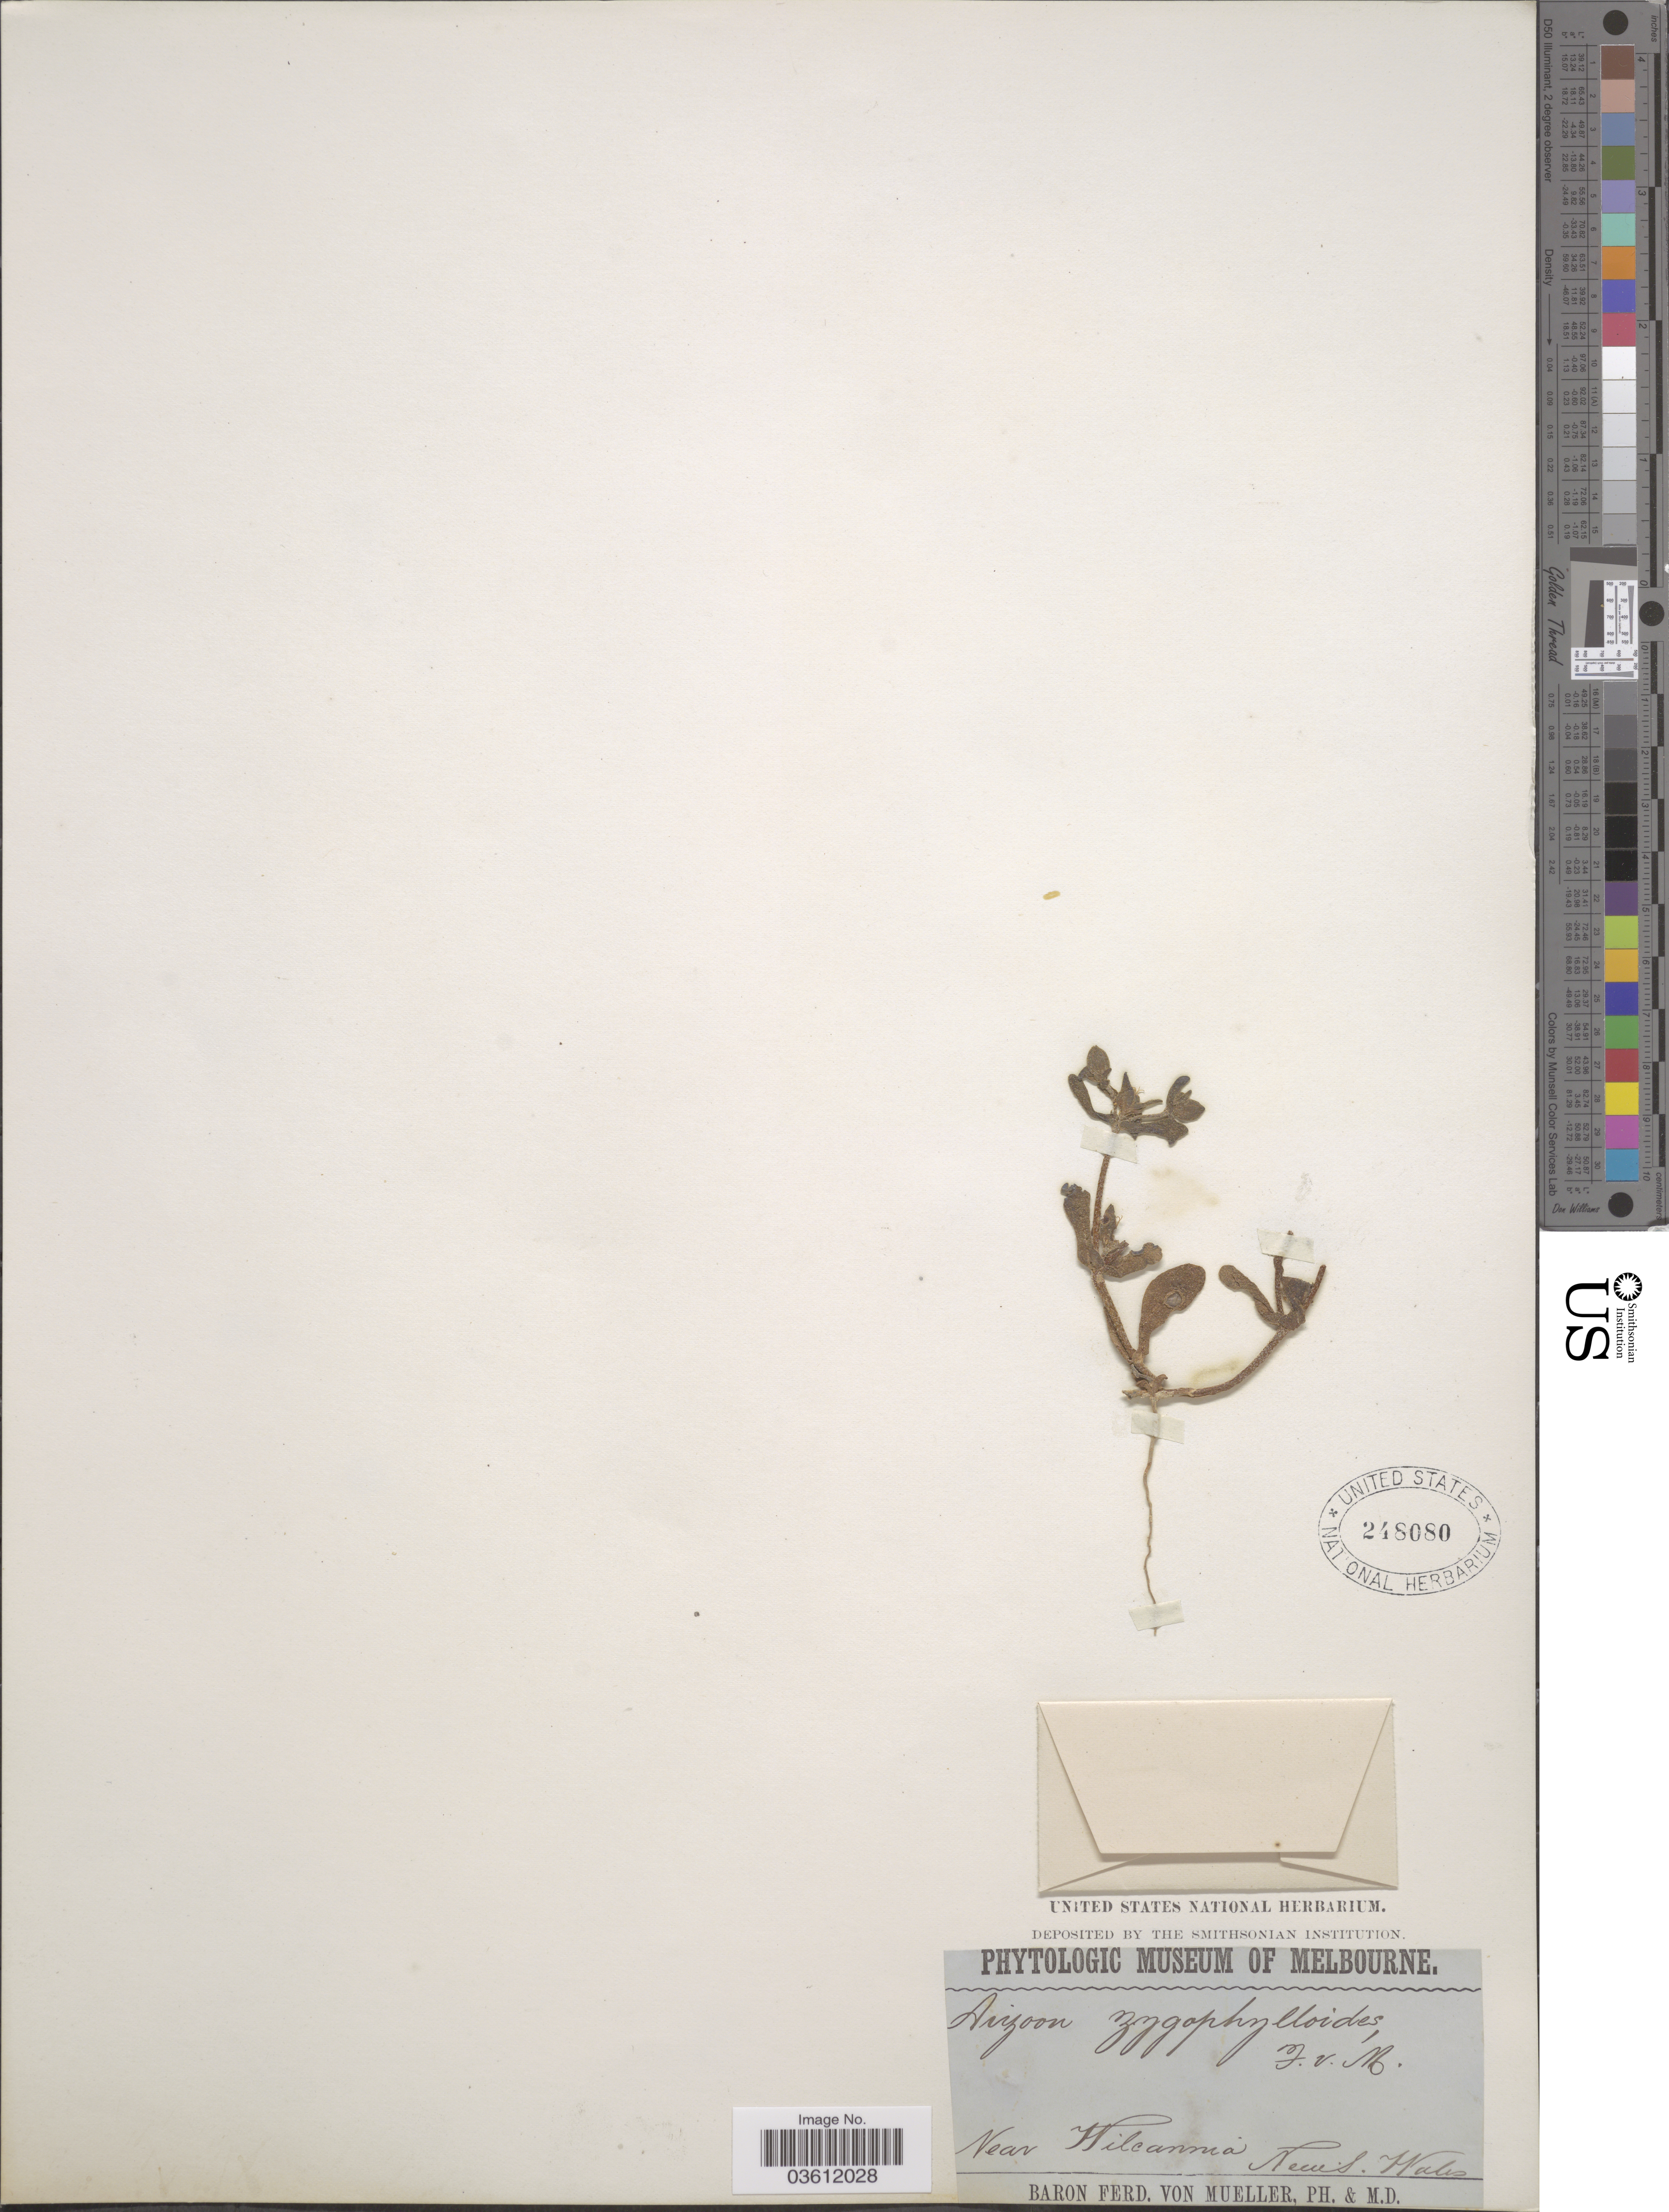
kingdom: Plantae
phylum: Tracheophyta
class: Magnoliopsida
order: Caryophyllales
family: Aizoaceae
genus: Aizoon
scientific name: Aizoon zygophylloides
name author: F. Muell.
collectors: F. Mueller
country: Australia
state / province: New South Wales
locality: Near Wilcannia. New S. Wales.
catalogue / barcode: US 248080